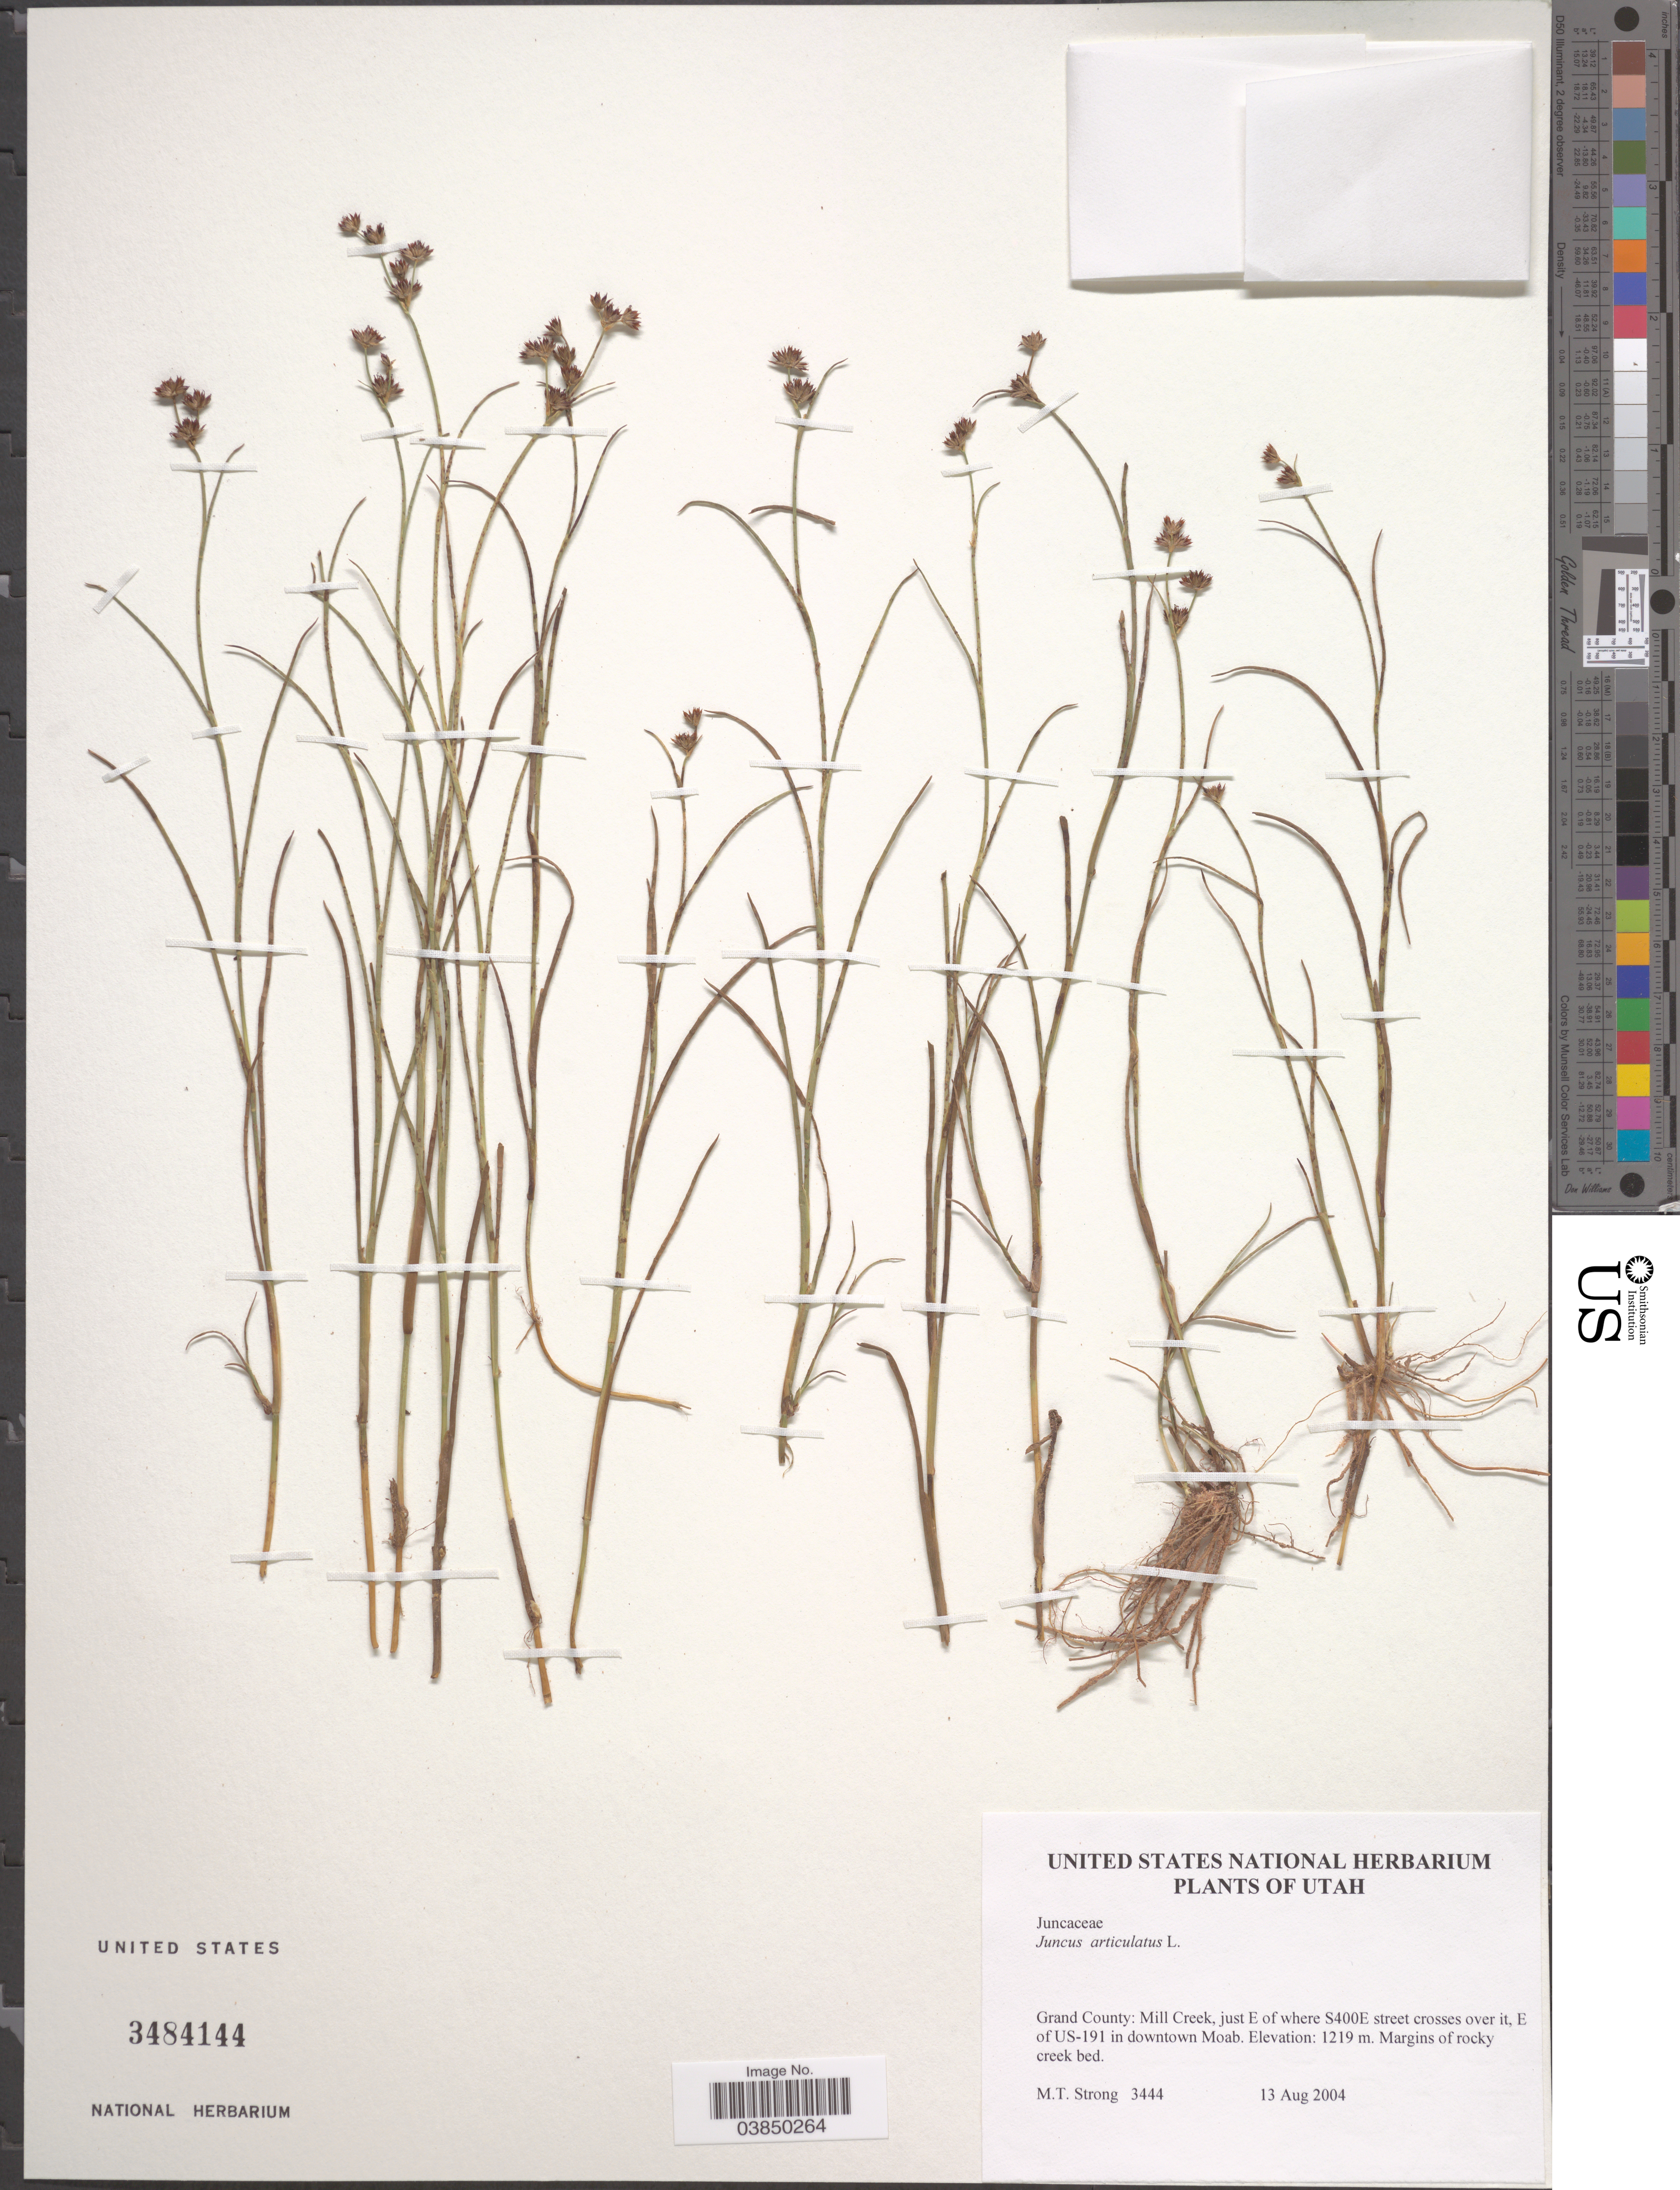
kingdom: Plantae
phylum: Tracheophyta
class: Liliopsida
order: Poales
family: Juncaceae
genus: Juncus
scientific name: Juncus articulatus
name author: L.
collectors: M. T. Strong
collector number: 3444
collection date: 2004-08-13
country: United States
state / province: Utah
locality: Grand County: Mill Creek, just E of where S400E street crosses over it, E of US-191 in downtown Moab.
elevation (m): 1219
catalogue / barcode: US 3484144